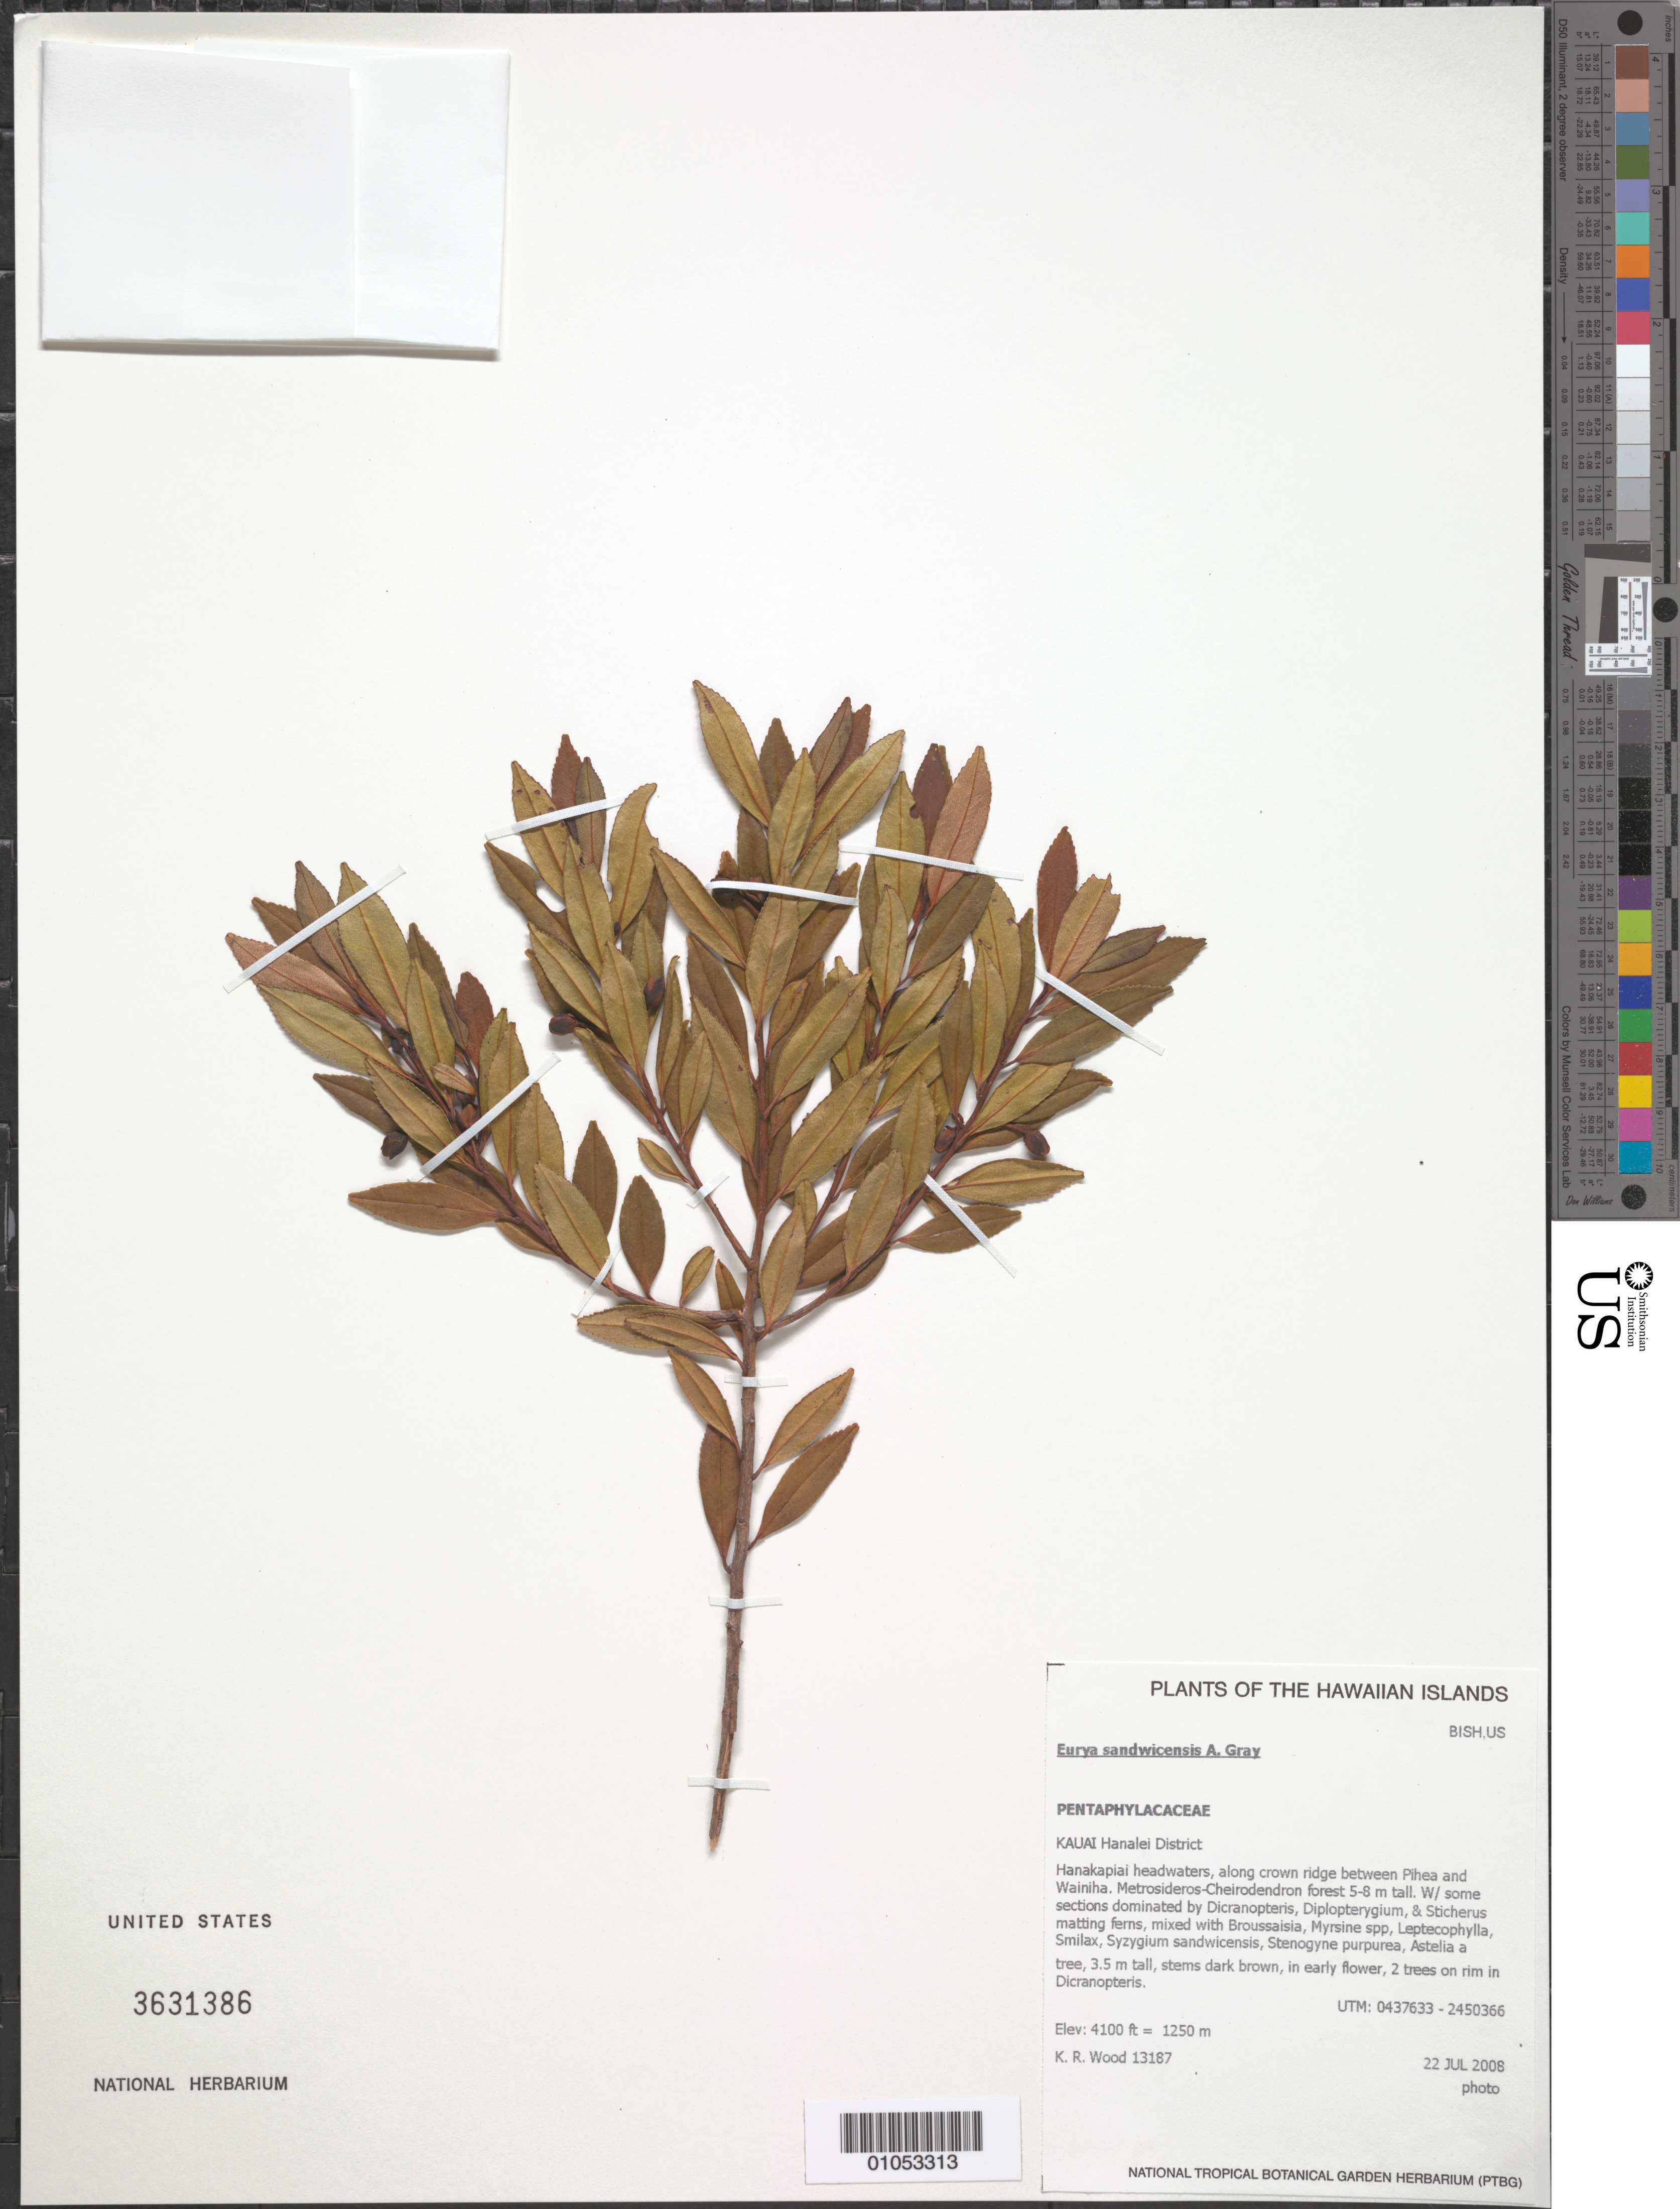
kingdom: Plantae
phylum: Tracheophyta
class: Magnoliopsida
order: Ericales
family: Pentaphylacaceae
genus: Eurya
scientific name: Eurya sandwicensis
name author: A. Gray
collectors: K. R. Wood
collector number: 13187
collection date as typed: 22 Jul 2008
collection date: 2008-07-22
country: United States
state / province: Hawaii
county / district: Kauai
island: Kaua'i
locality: Hanalei District, Hanakapiai headwaters, along crown ridge between Pihea and Wainiha.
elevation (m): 1250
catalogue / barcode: US 3631386